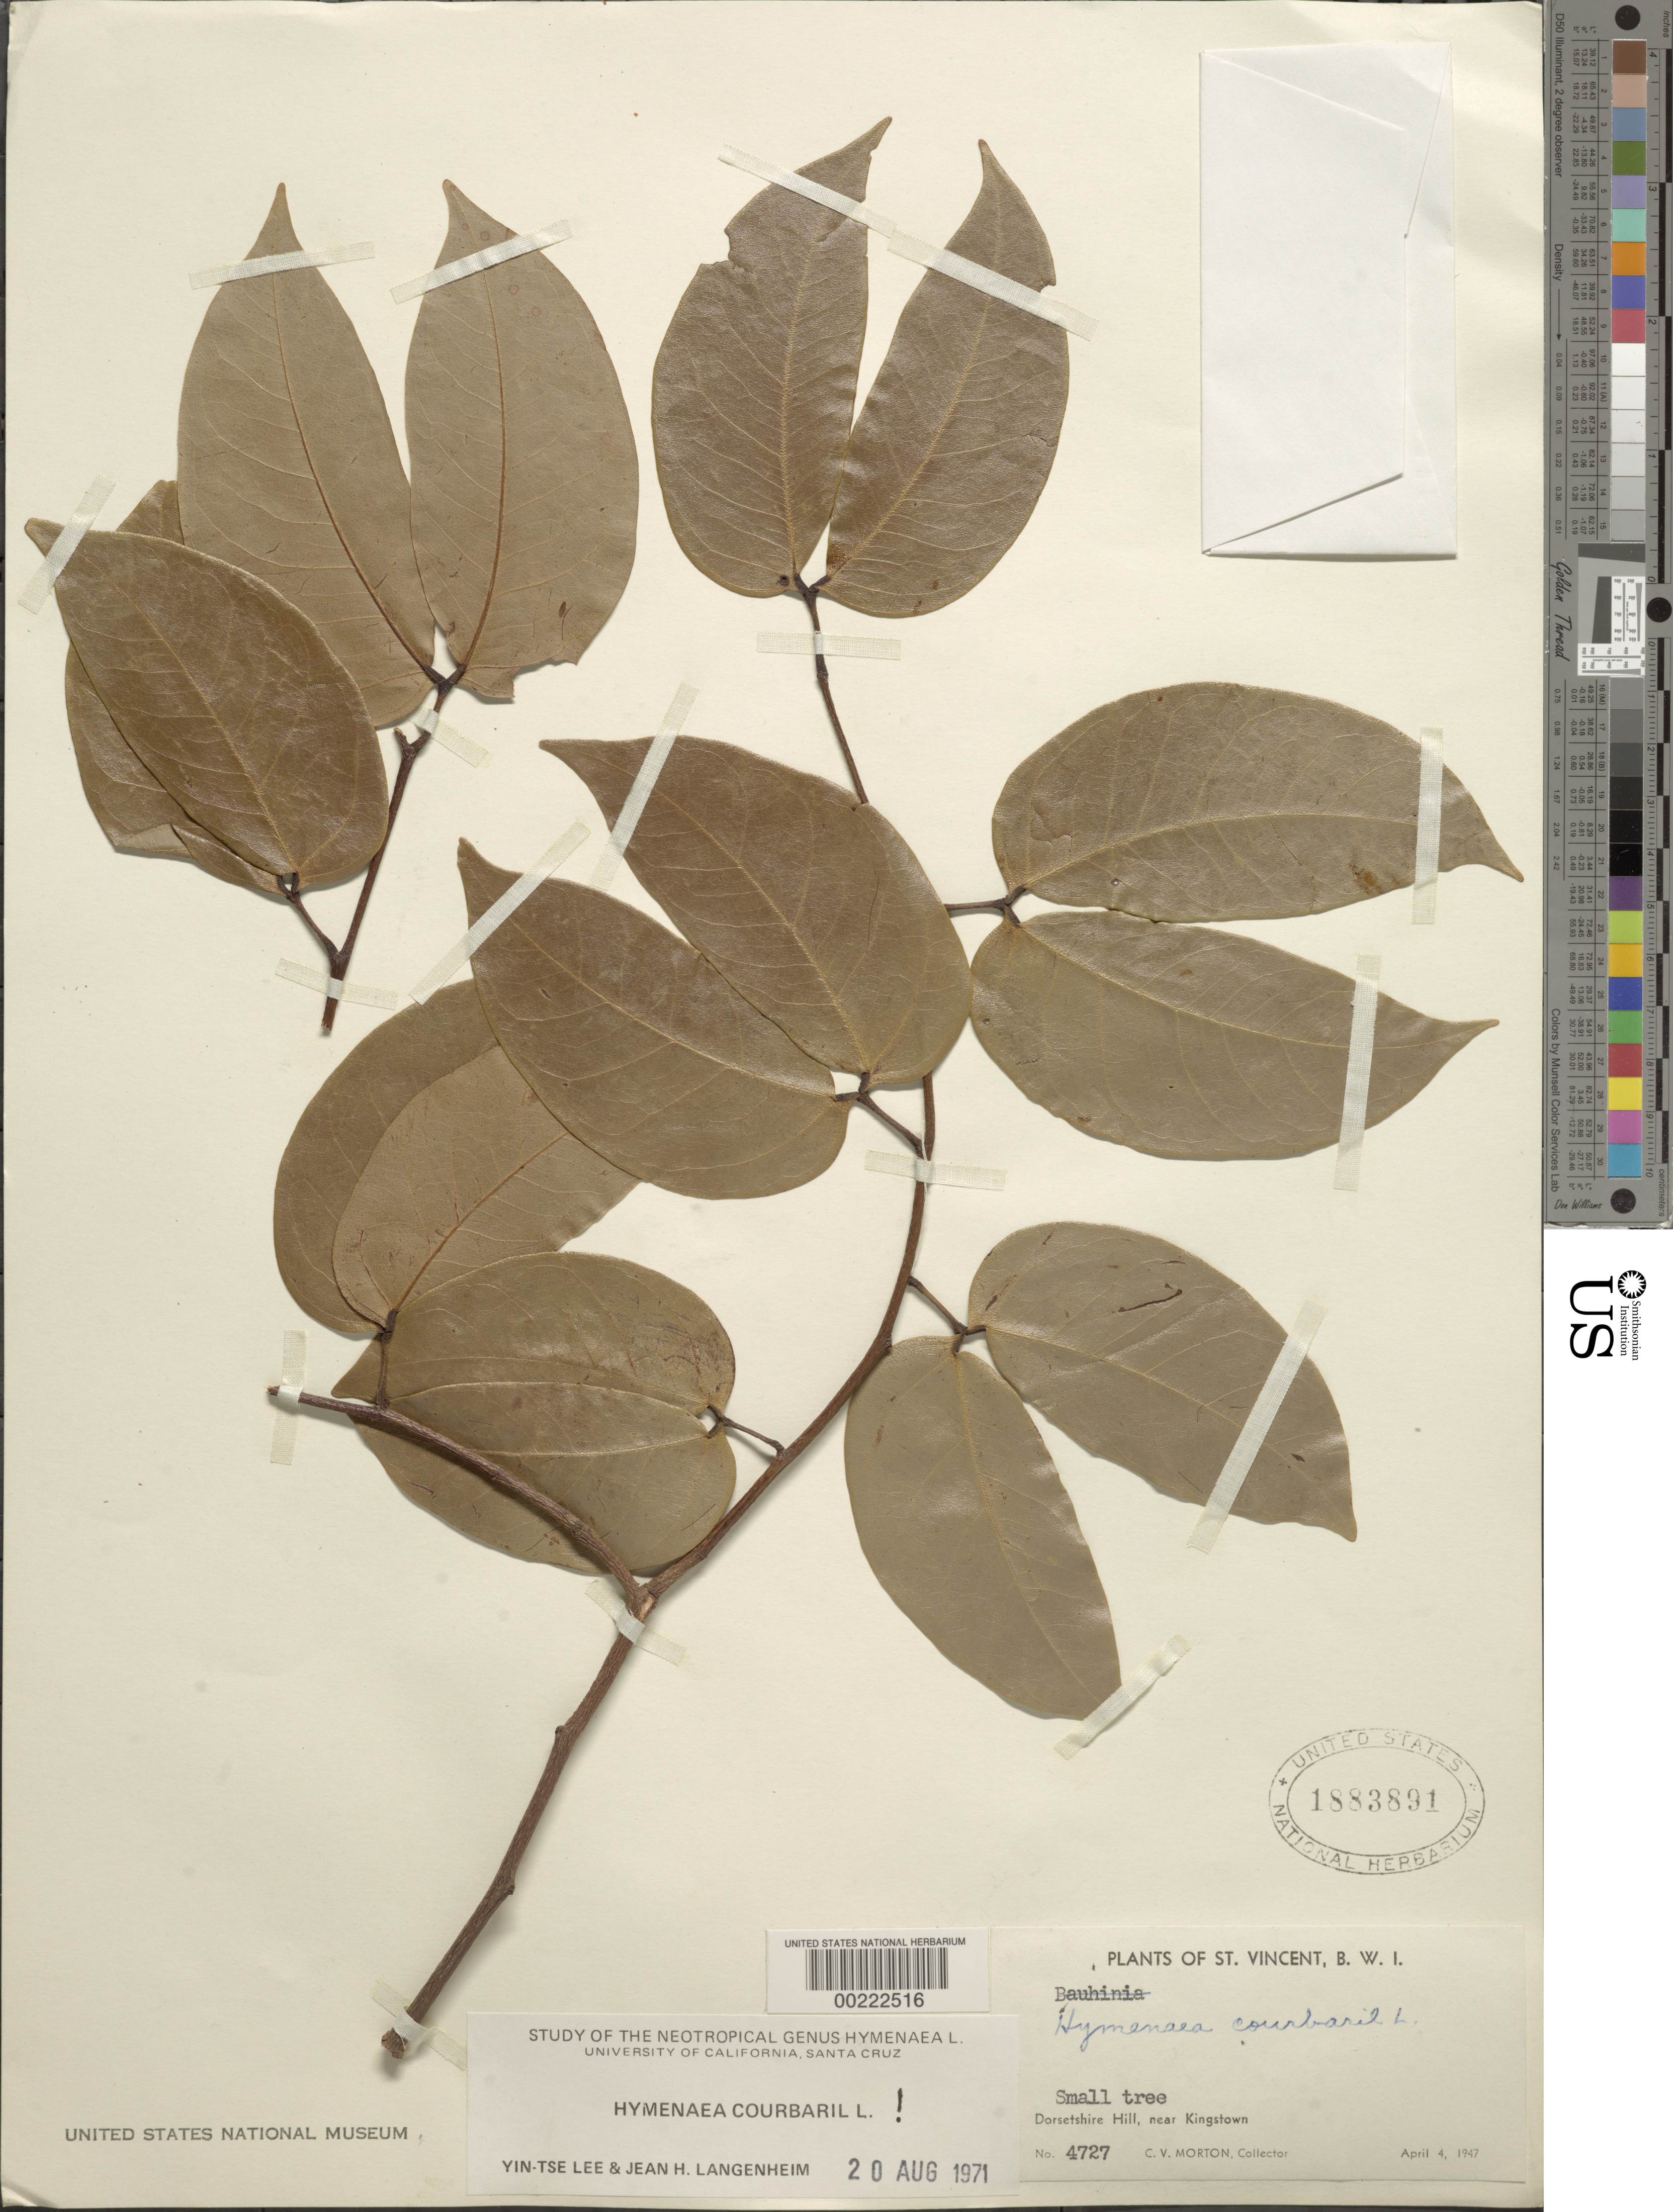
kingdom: Plantae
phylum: Tracheophyta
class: Magnoliopsida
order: Fabales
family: Fabaceae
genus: Hymenaea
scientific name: Hymenaea courbaril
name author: L.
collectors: C. V. Morton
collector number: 4727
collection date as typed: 04 Apr 1947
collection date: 1947-04-04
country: St. Vincent - Grenadines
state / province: Saint George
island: St. Vincent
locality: Dorsetshire hill, near kingstown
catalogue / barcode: US 1883891